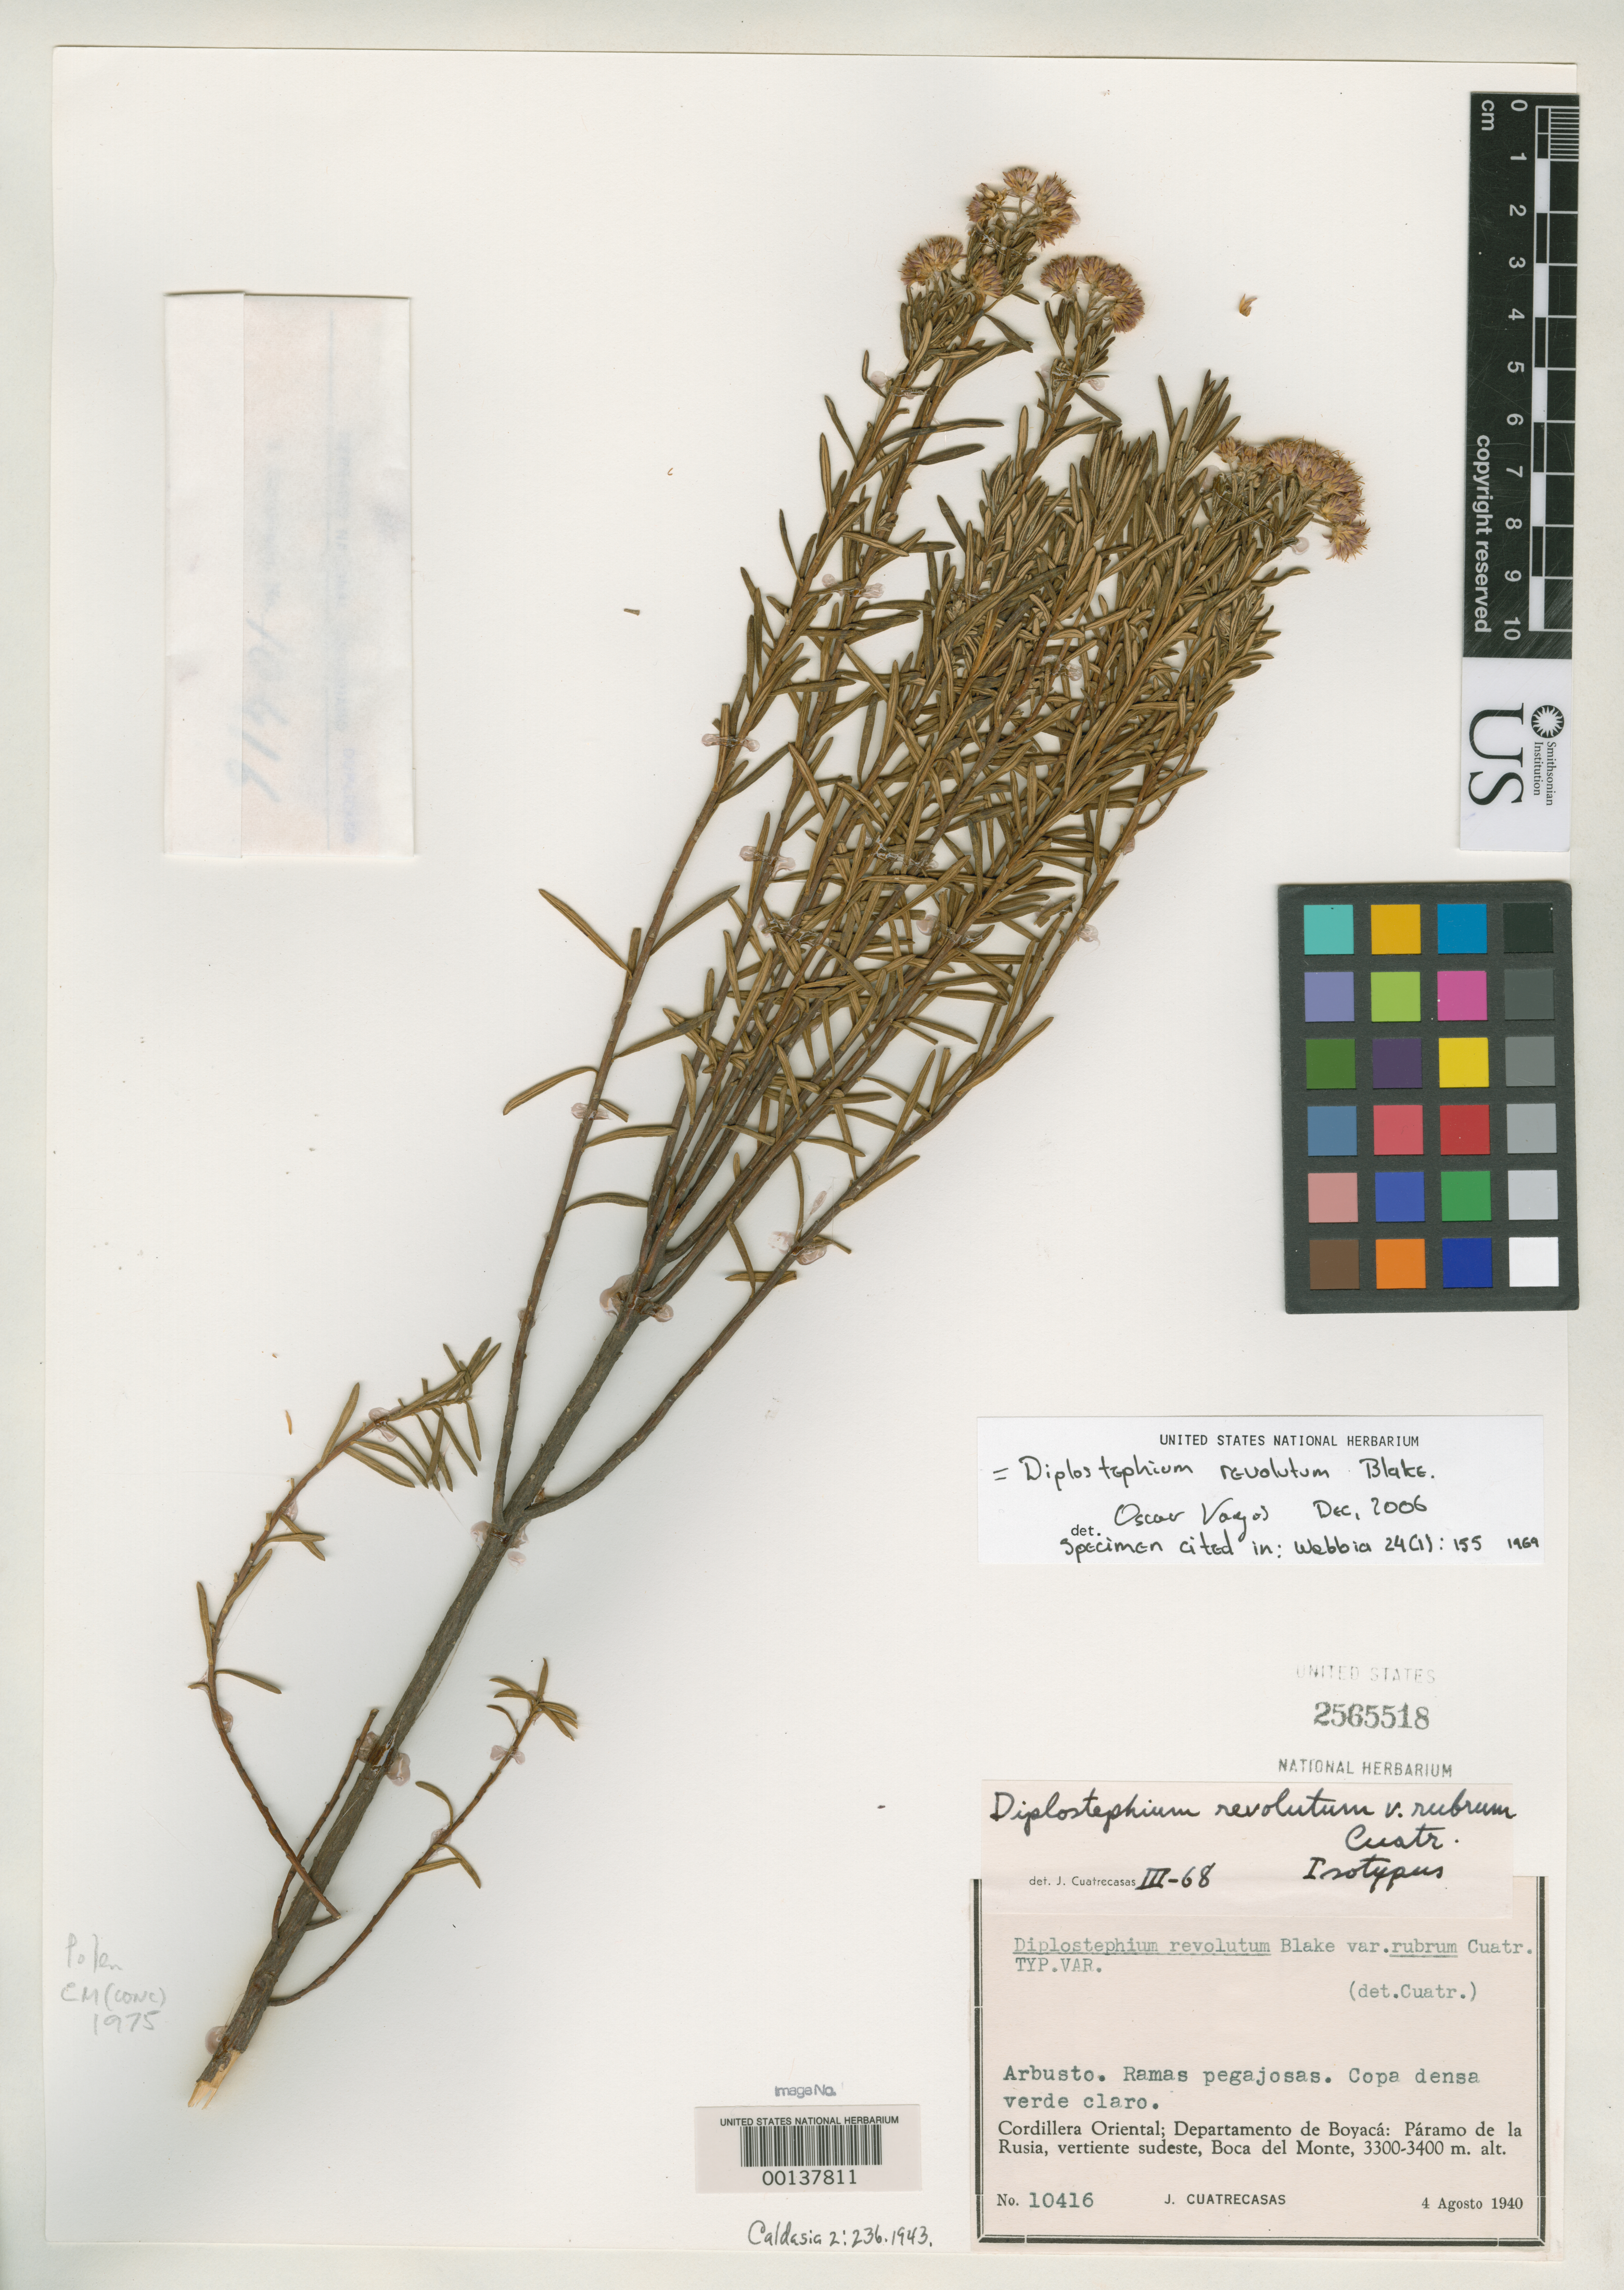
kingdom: Plantae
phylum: Tracheophyta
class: Magnoliopsida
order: Asterales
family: Asteraceae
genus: Diplostephium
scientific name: Diplostephium revolutum var. rubrum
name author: Cuatrec.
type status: Isotype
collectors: J. Cuatrecasas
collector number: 10416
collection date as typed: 04 Aug 1940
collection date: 1940-08-04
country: Colombia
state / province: Boyacá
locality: Páramo de La Rusia.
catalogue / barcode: US 2565518